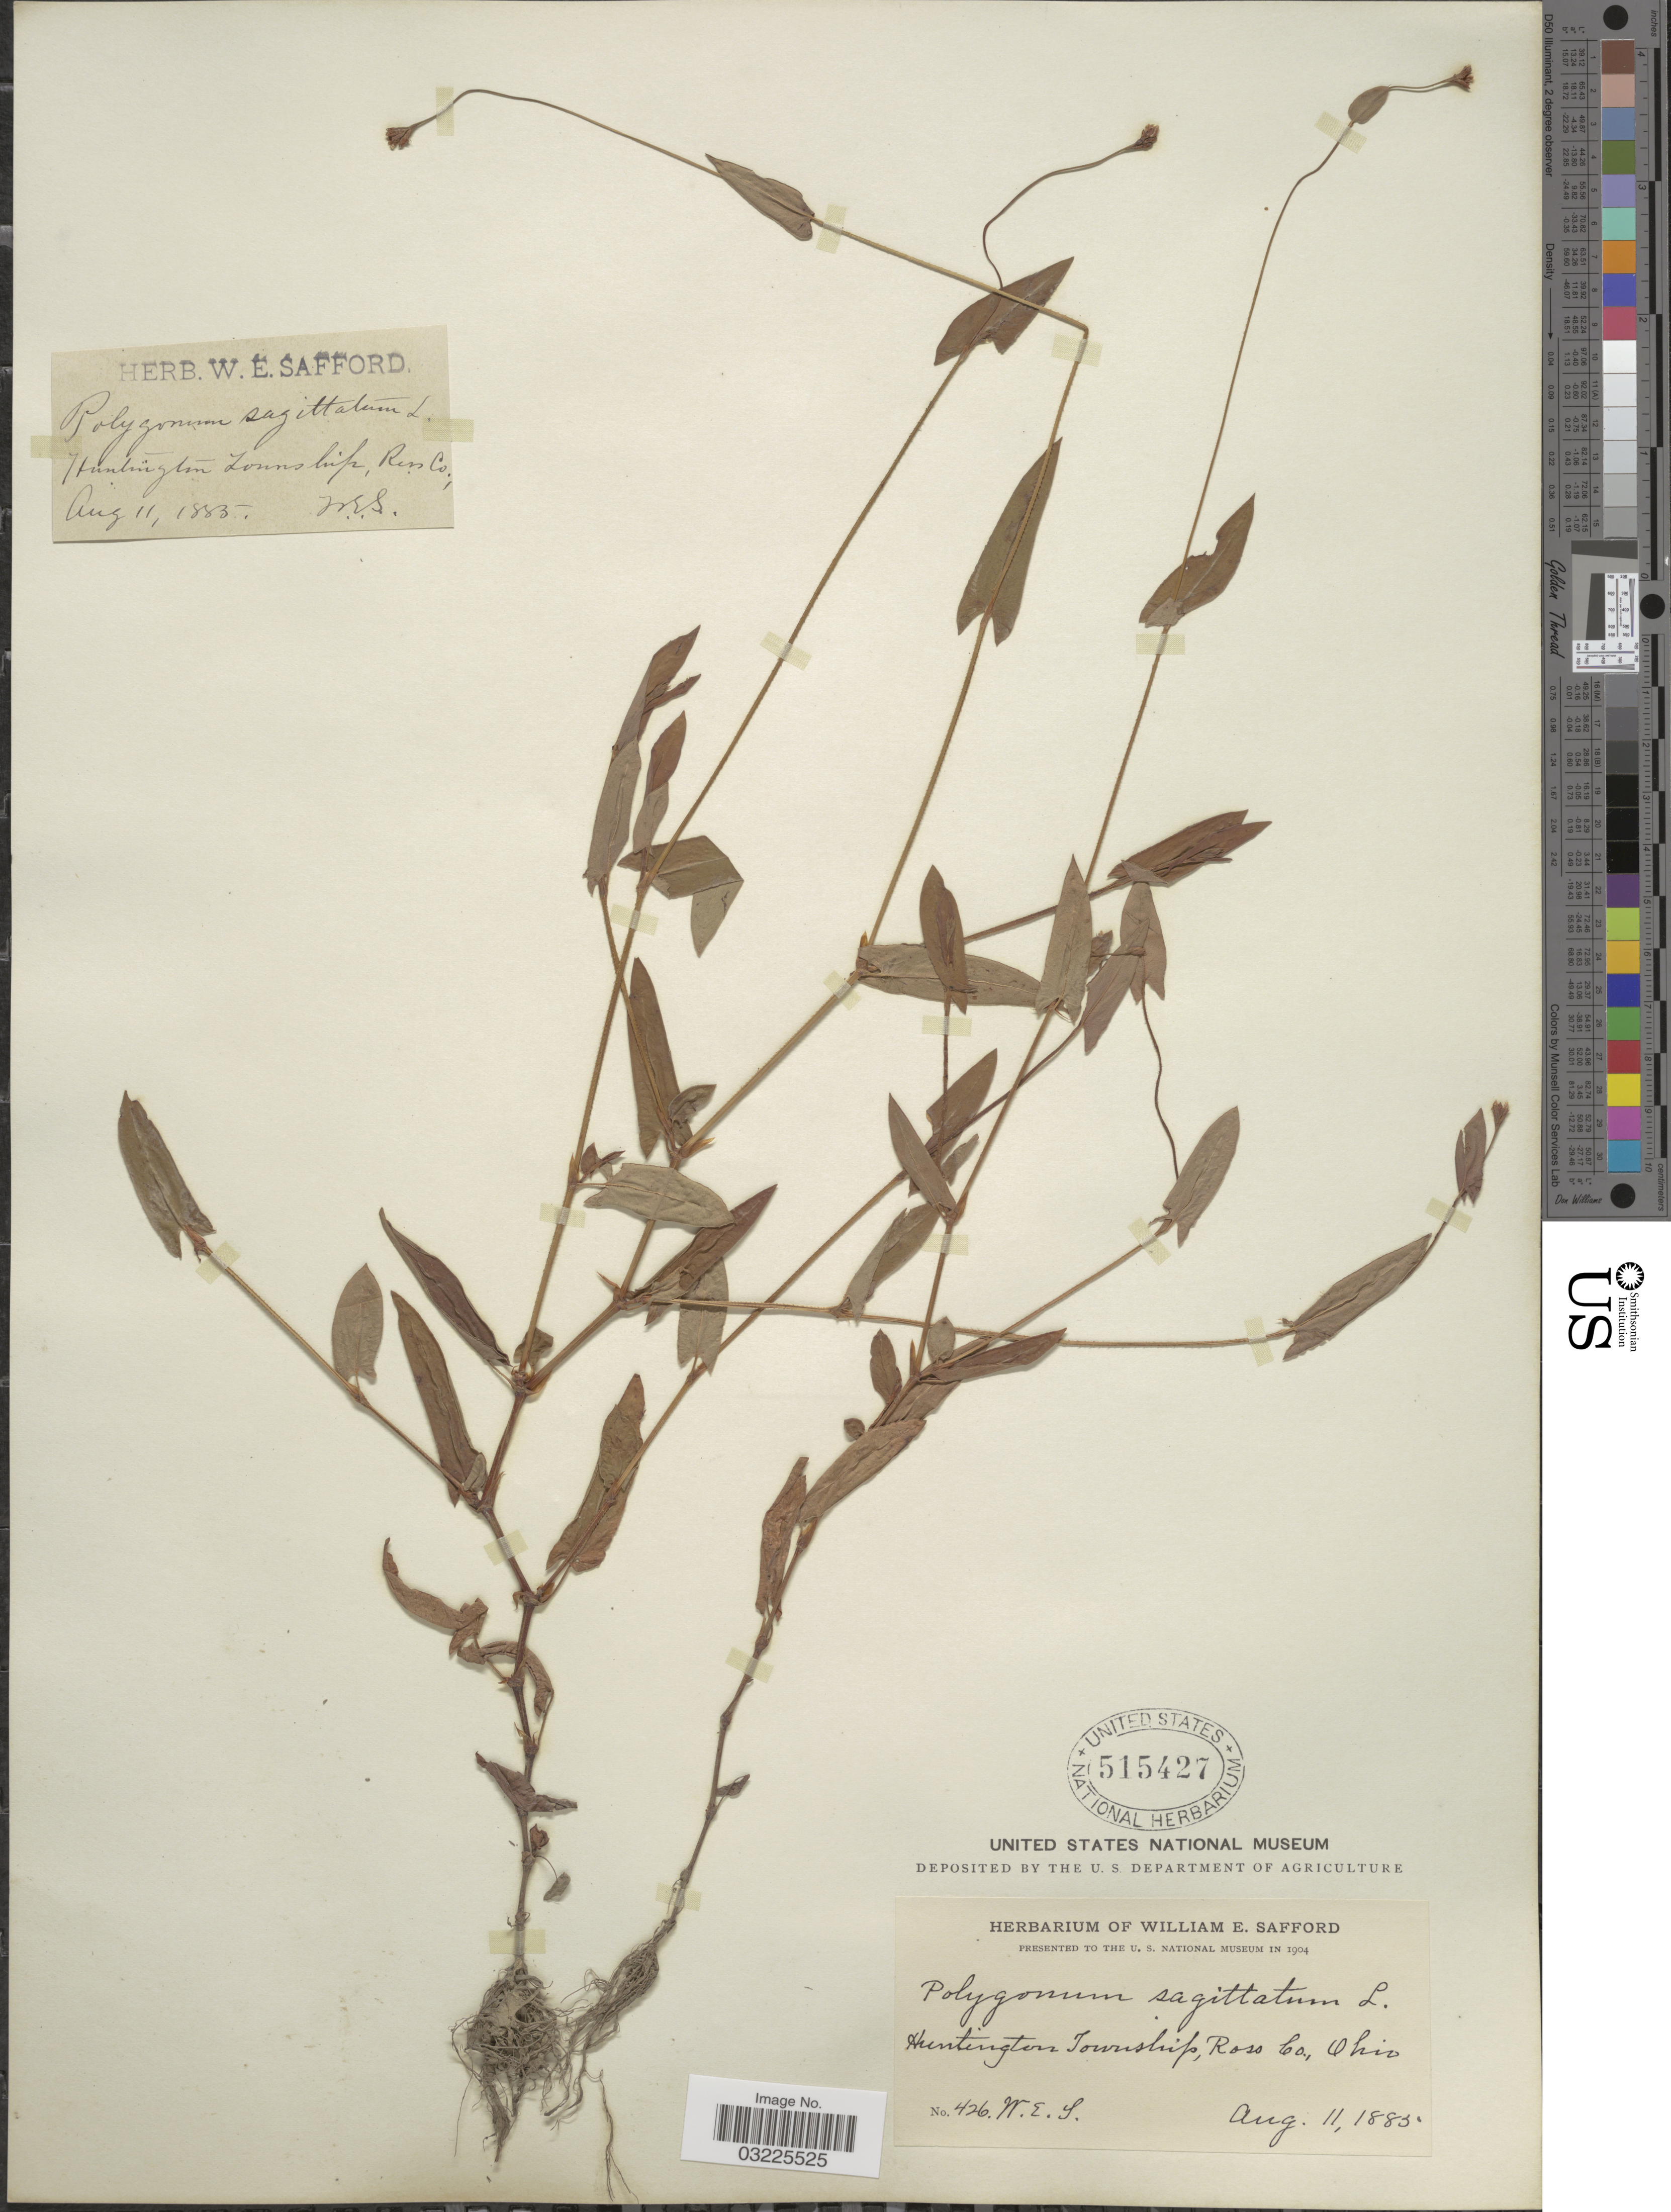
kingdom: Plantae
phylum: Tracheophyta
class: Magnoliopsida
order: Caryophyllales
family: Polygonaceae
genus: Persicaria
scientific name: Persicaria sagittata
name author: (L.) H. Gross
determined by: Atha, D. E.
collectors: W. E. Safford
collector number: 426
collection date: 1885-08-11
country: United States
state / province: Ohio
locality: Huntington Township, Ross Co.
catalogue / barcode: US 515427